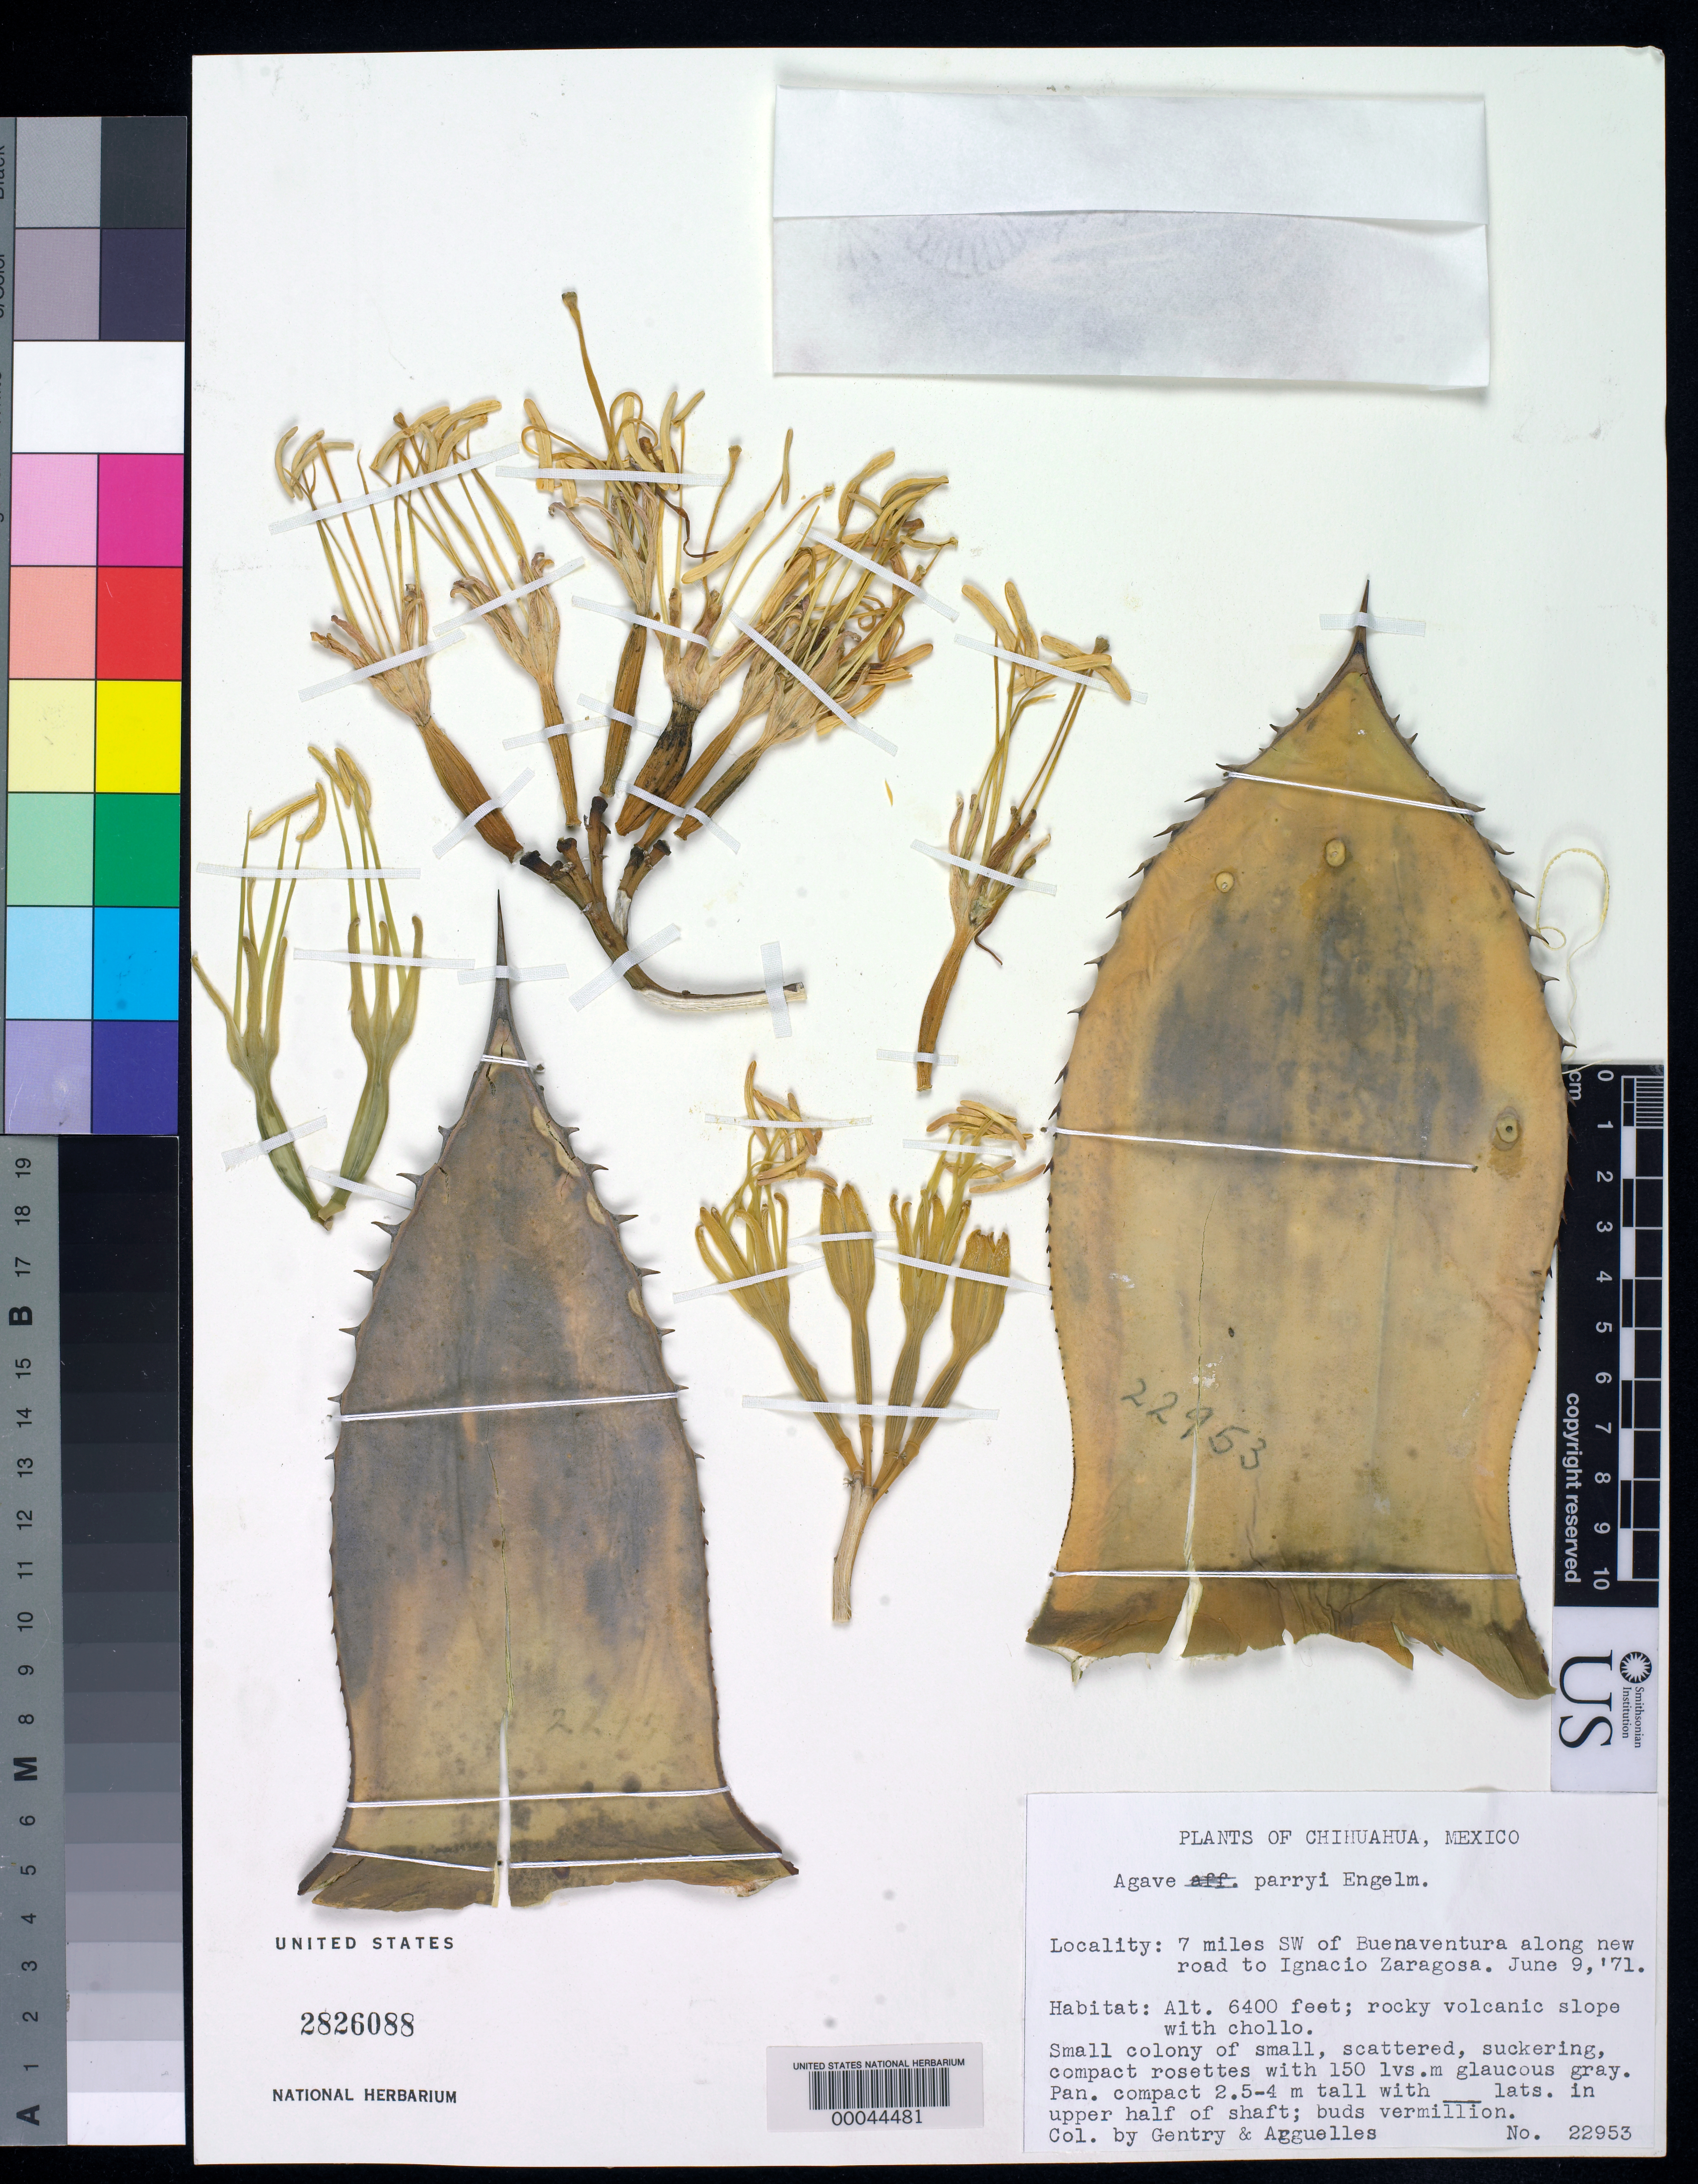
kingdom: Plantae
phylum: Tracheophyta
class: Liliopsida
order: Asparagales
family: Asparagaceae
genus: Agave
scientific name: Agave parryi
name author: Engelm.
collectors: H. S. Gentry & J. Arguelles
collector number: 22953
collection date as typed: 09 Jun 1971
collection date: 1971-06-09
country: Mexico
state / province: Chihuahua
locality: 7 mi SW of Buenaventura along new road to Ignacio Zaragosa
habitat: Rocky volcanic slope with chollo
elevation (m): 1951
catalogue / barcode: US 2826088